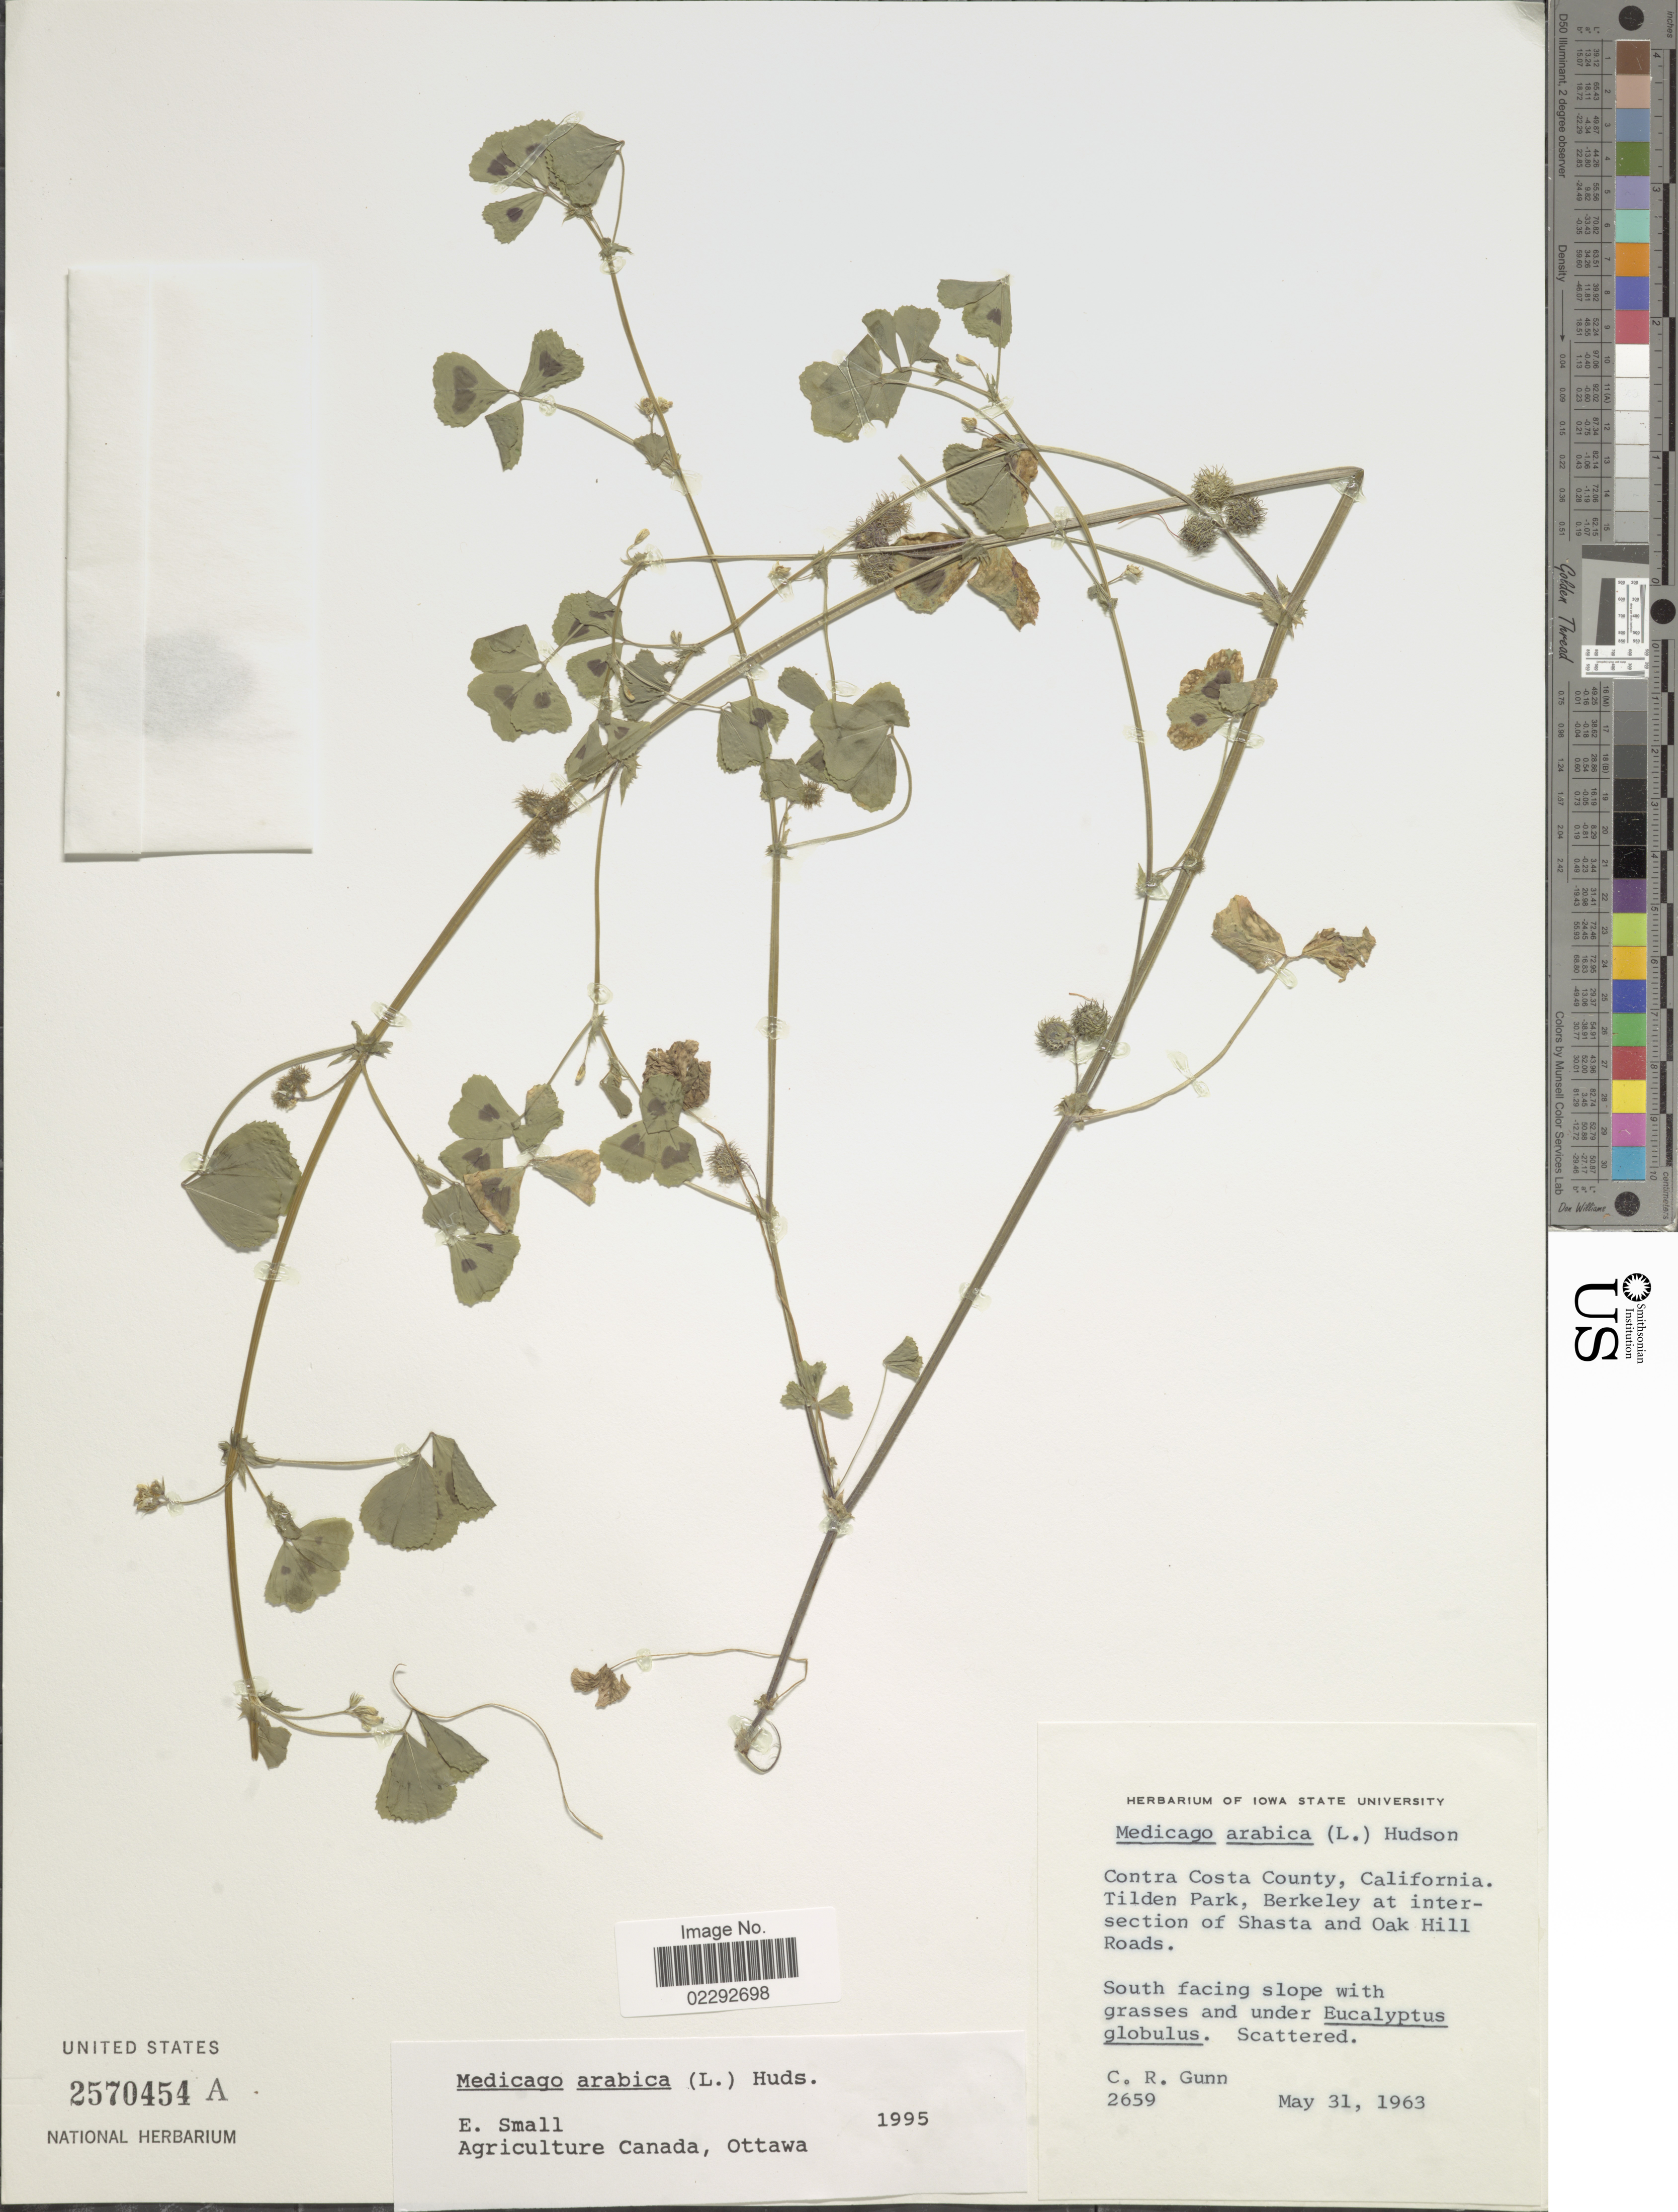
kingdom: Plantae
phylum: Tracheophyta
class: Magnoliopsida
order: Fabales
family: Fabaceae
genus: Medicago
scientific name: Medicago arabica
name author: (L.) Huds.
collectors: R. Gunn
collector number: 2659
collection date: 1963-05-31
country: United States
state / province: California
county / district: Contra Costa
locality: Contra Costa County. Tilden Park, Berkeley at intersection of Shasta and Oak Hill Roads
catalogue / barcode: US 2570454A